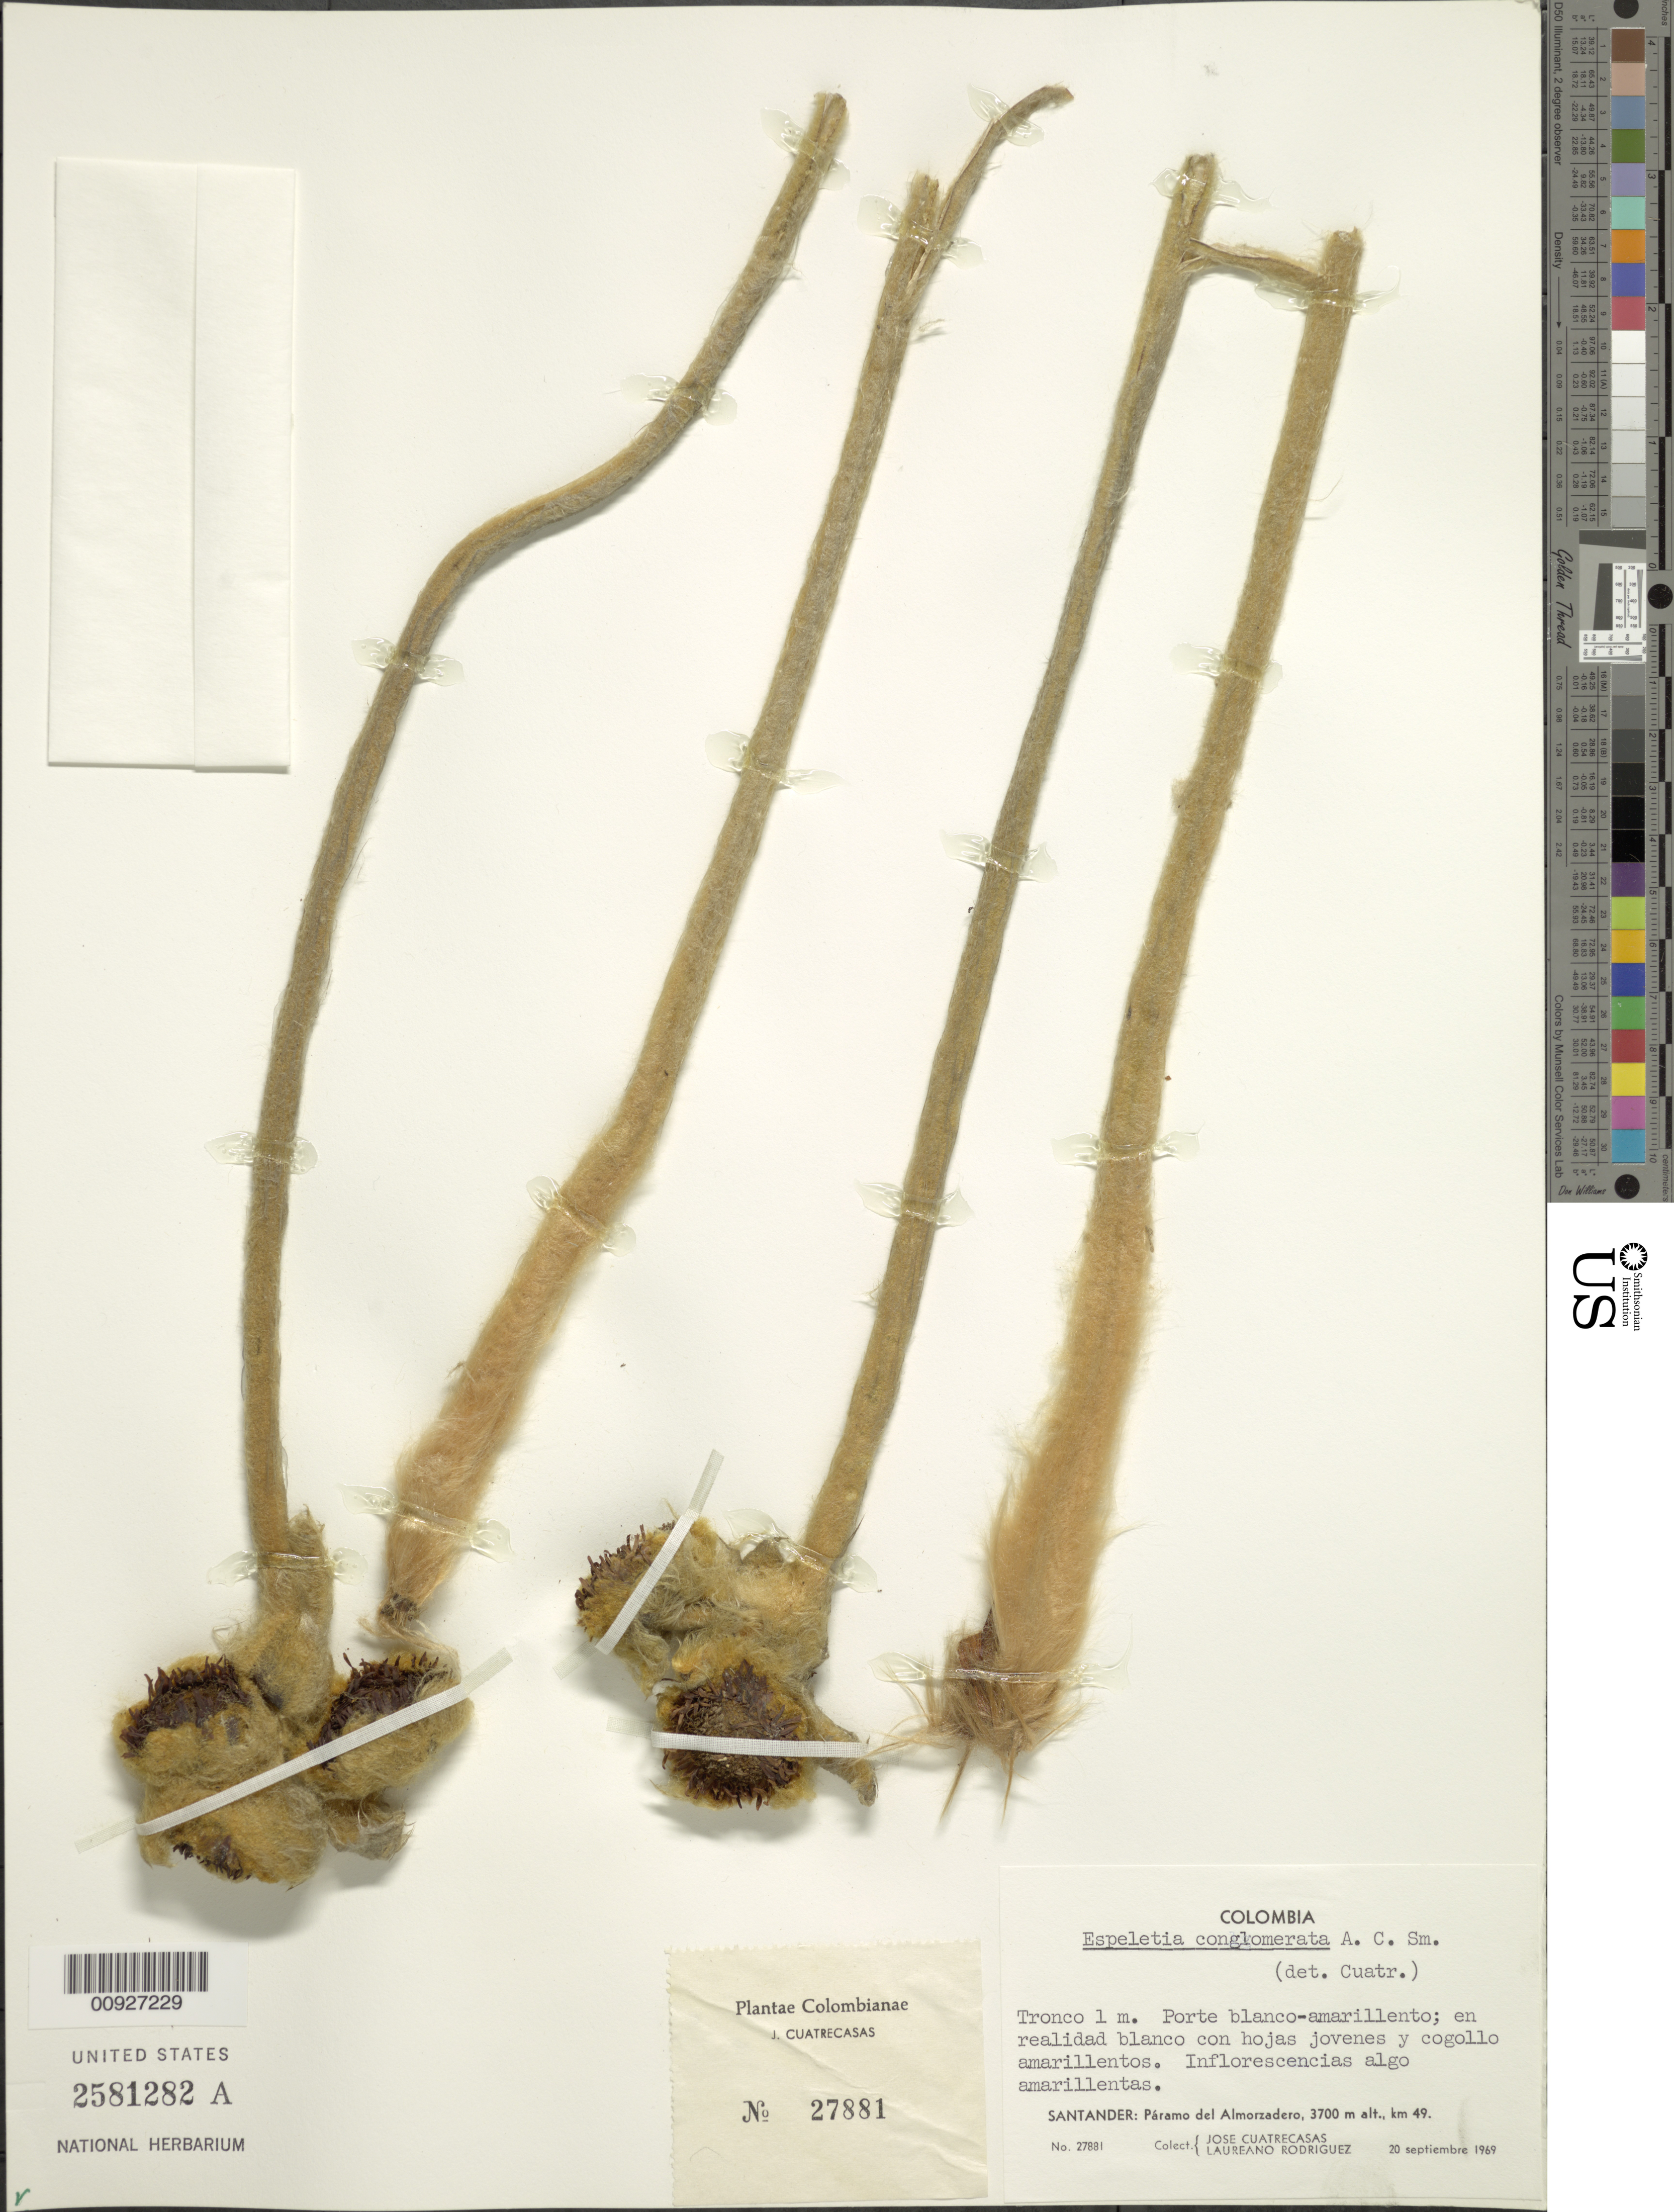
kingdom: Plantae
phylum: Tracheophyta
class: Magnoliopsida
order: Asterales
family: Asteraceae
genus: Espeletia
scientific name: Espeletia conglomerata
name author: A.C. Sm.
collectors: J. Cuatrecasas & L. Rodriguez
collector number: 27881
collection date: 1969-09-20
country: Colombia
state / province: Santander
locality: P. del Almorzadero. Páramo de Almorzadero, km. 50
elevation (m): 3700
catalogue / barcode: US 2581282A